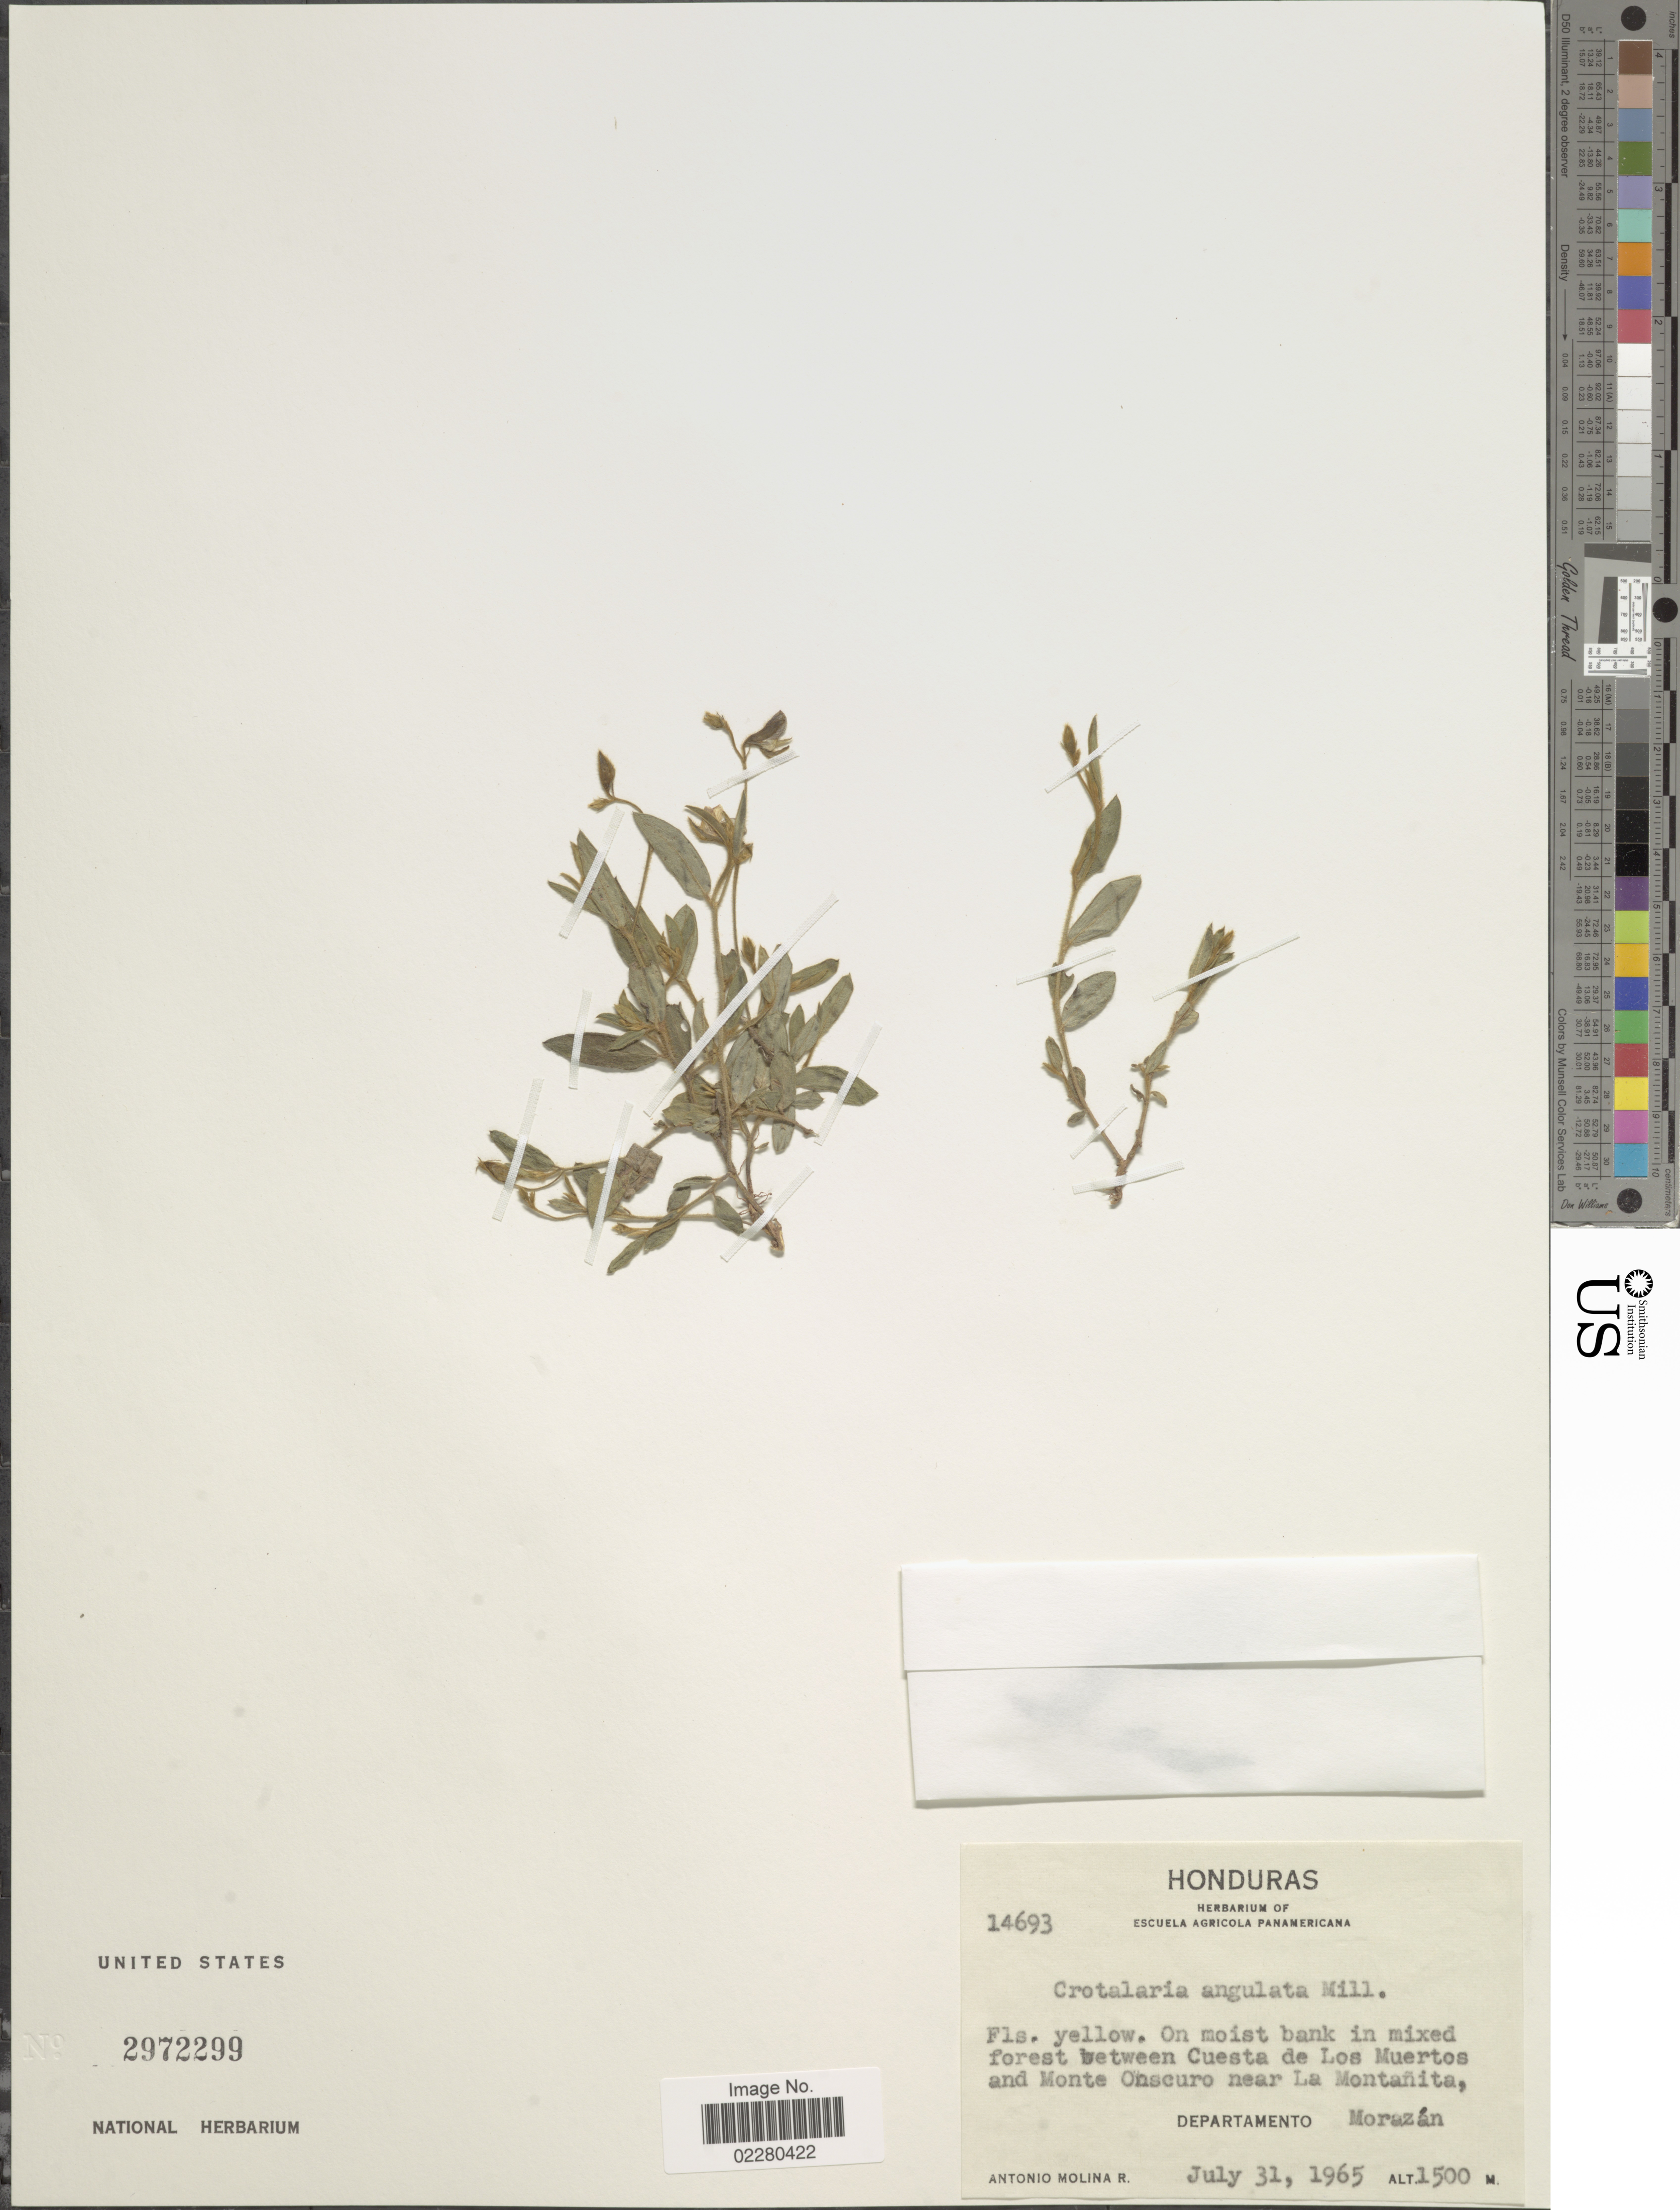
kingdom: Plantae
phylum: Tracheophyta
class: Magnoliopsida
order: Fabales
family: Fabaceae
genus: Crotalaria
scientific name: Crotalaria rotundifolia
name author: Walter ex J.F. Gmel.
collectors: A. Molina R.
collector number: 14693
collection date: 1965-07-31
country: Honduras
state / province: Fco. Morazán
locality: On moist bank in mixed forest between Cuesta de Los Muertos and Monte Onscuro near La Montañita, Departamento Morazán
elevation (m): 1500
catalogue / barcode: US 2972299